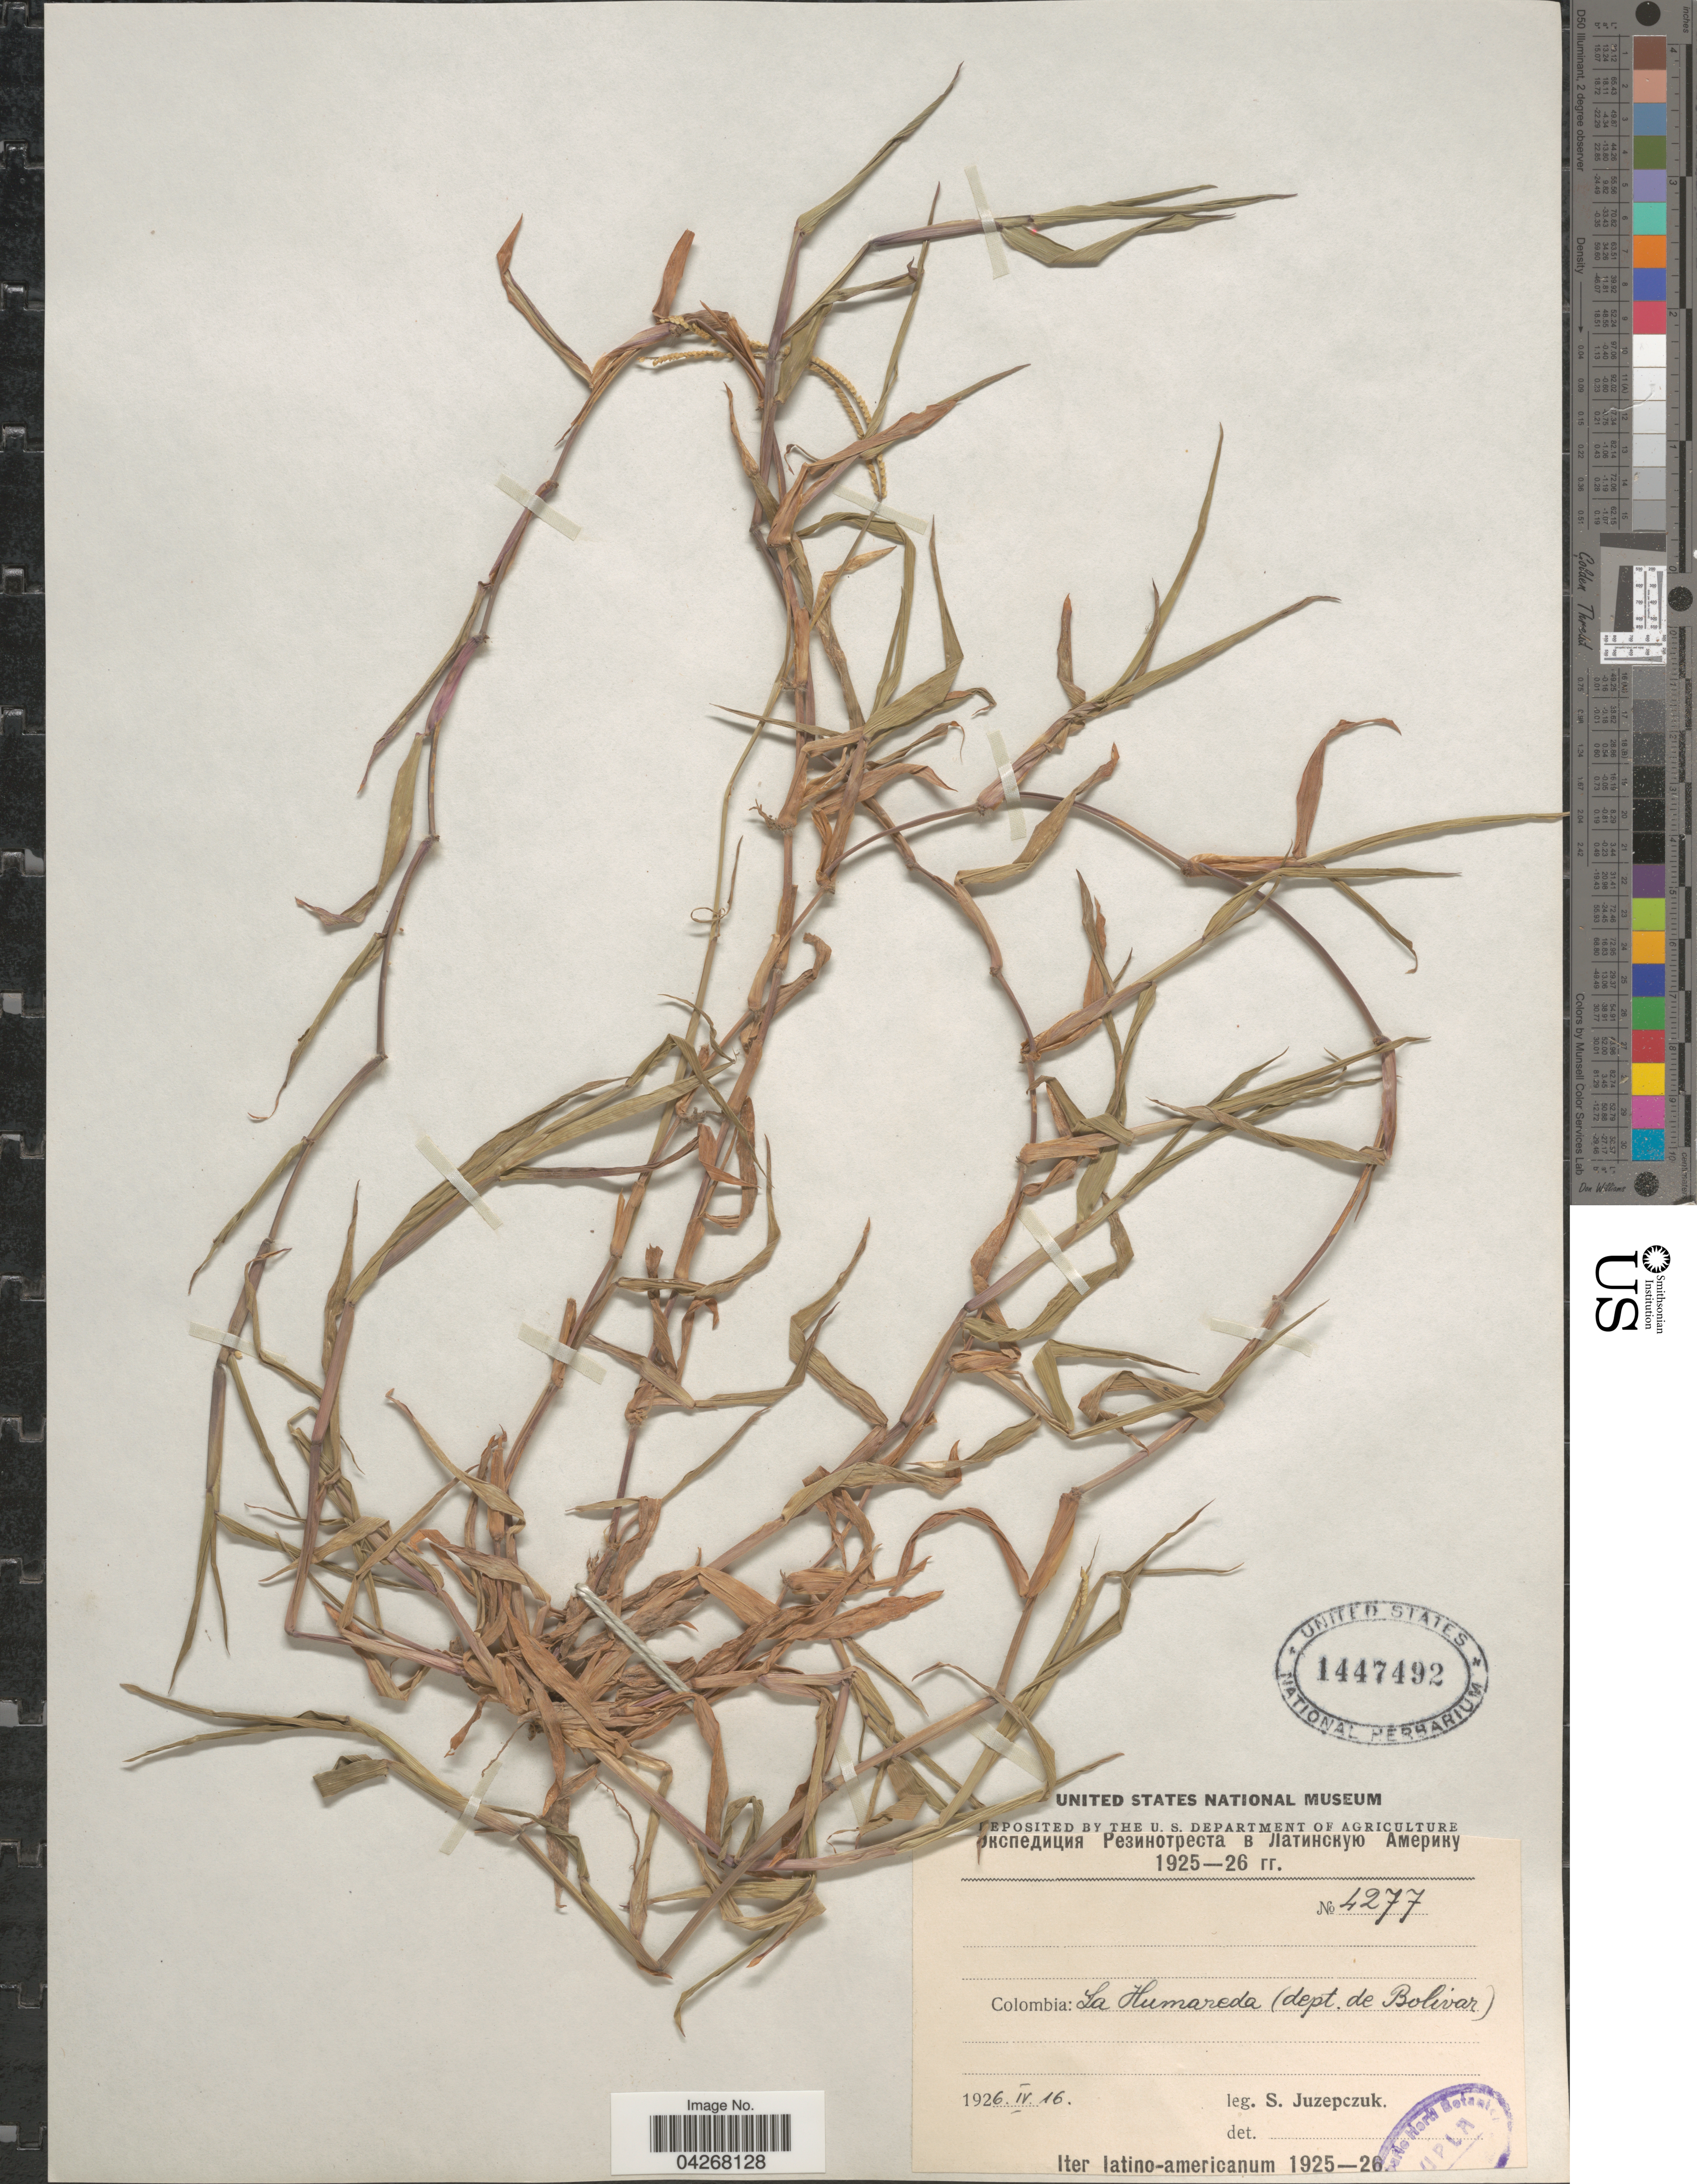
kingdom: Plantae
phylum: Tracheophyta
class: Liliopsida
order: Poales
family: Poaceae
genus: Paspalum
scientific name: Paspalum conjugatum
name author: P.J. Bergius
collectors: S. V. Juzepczuk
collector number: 4277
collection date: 1926-04-16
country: Colombia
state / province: Bolívar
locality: La Humareda (dept. de Bolivar). Iter latino-americanum 1925-26.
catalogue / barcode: US 1447492